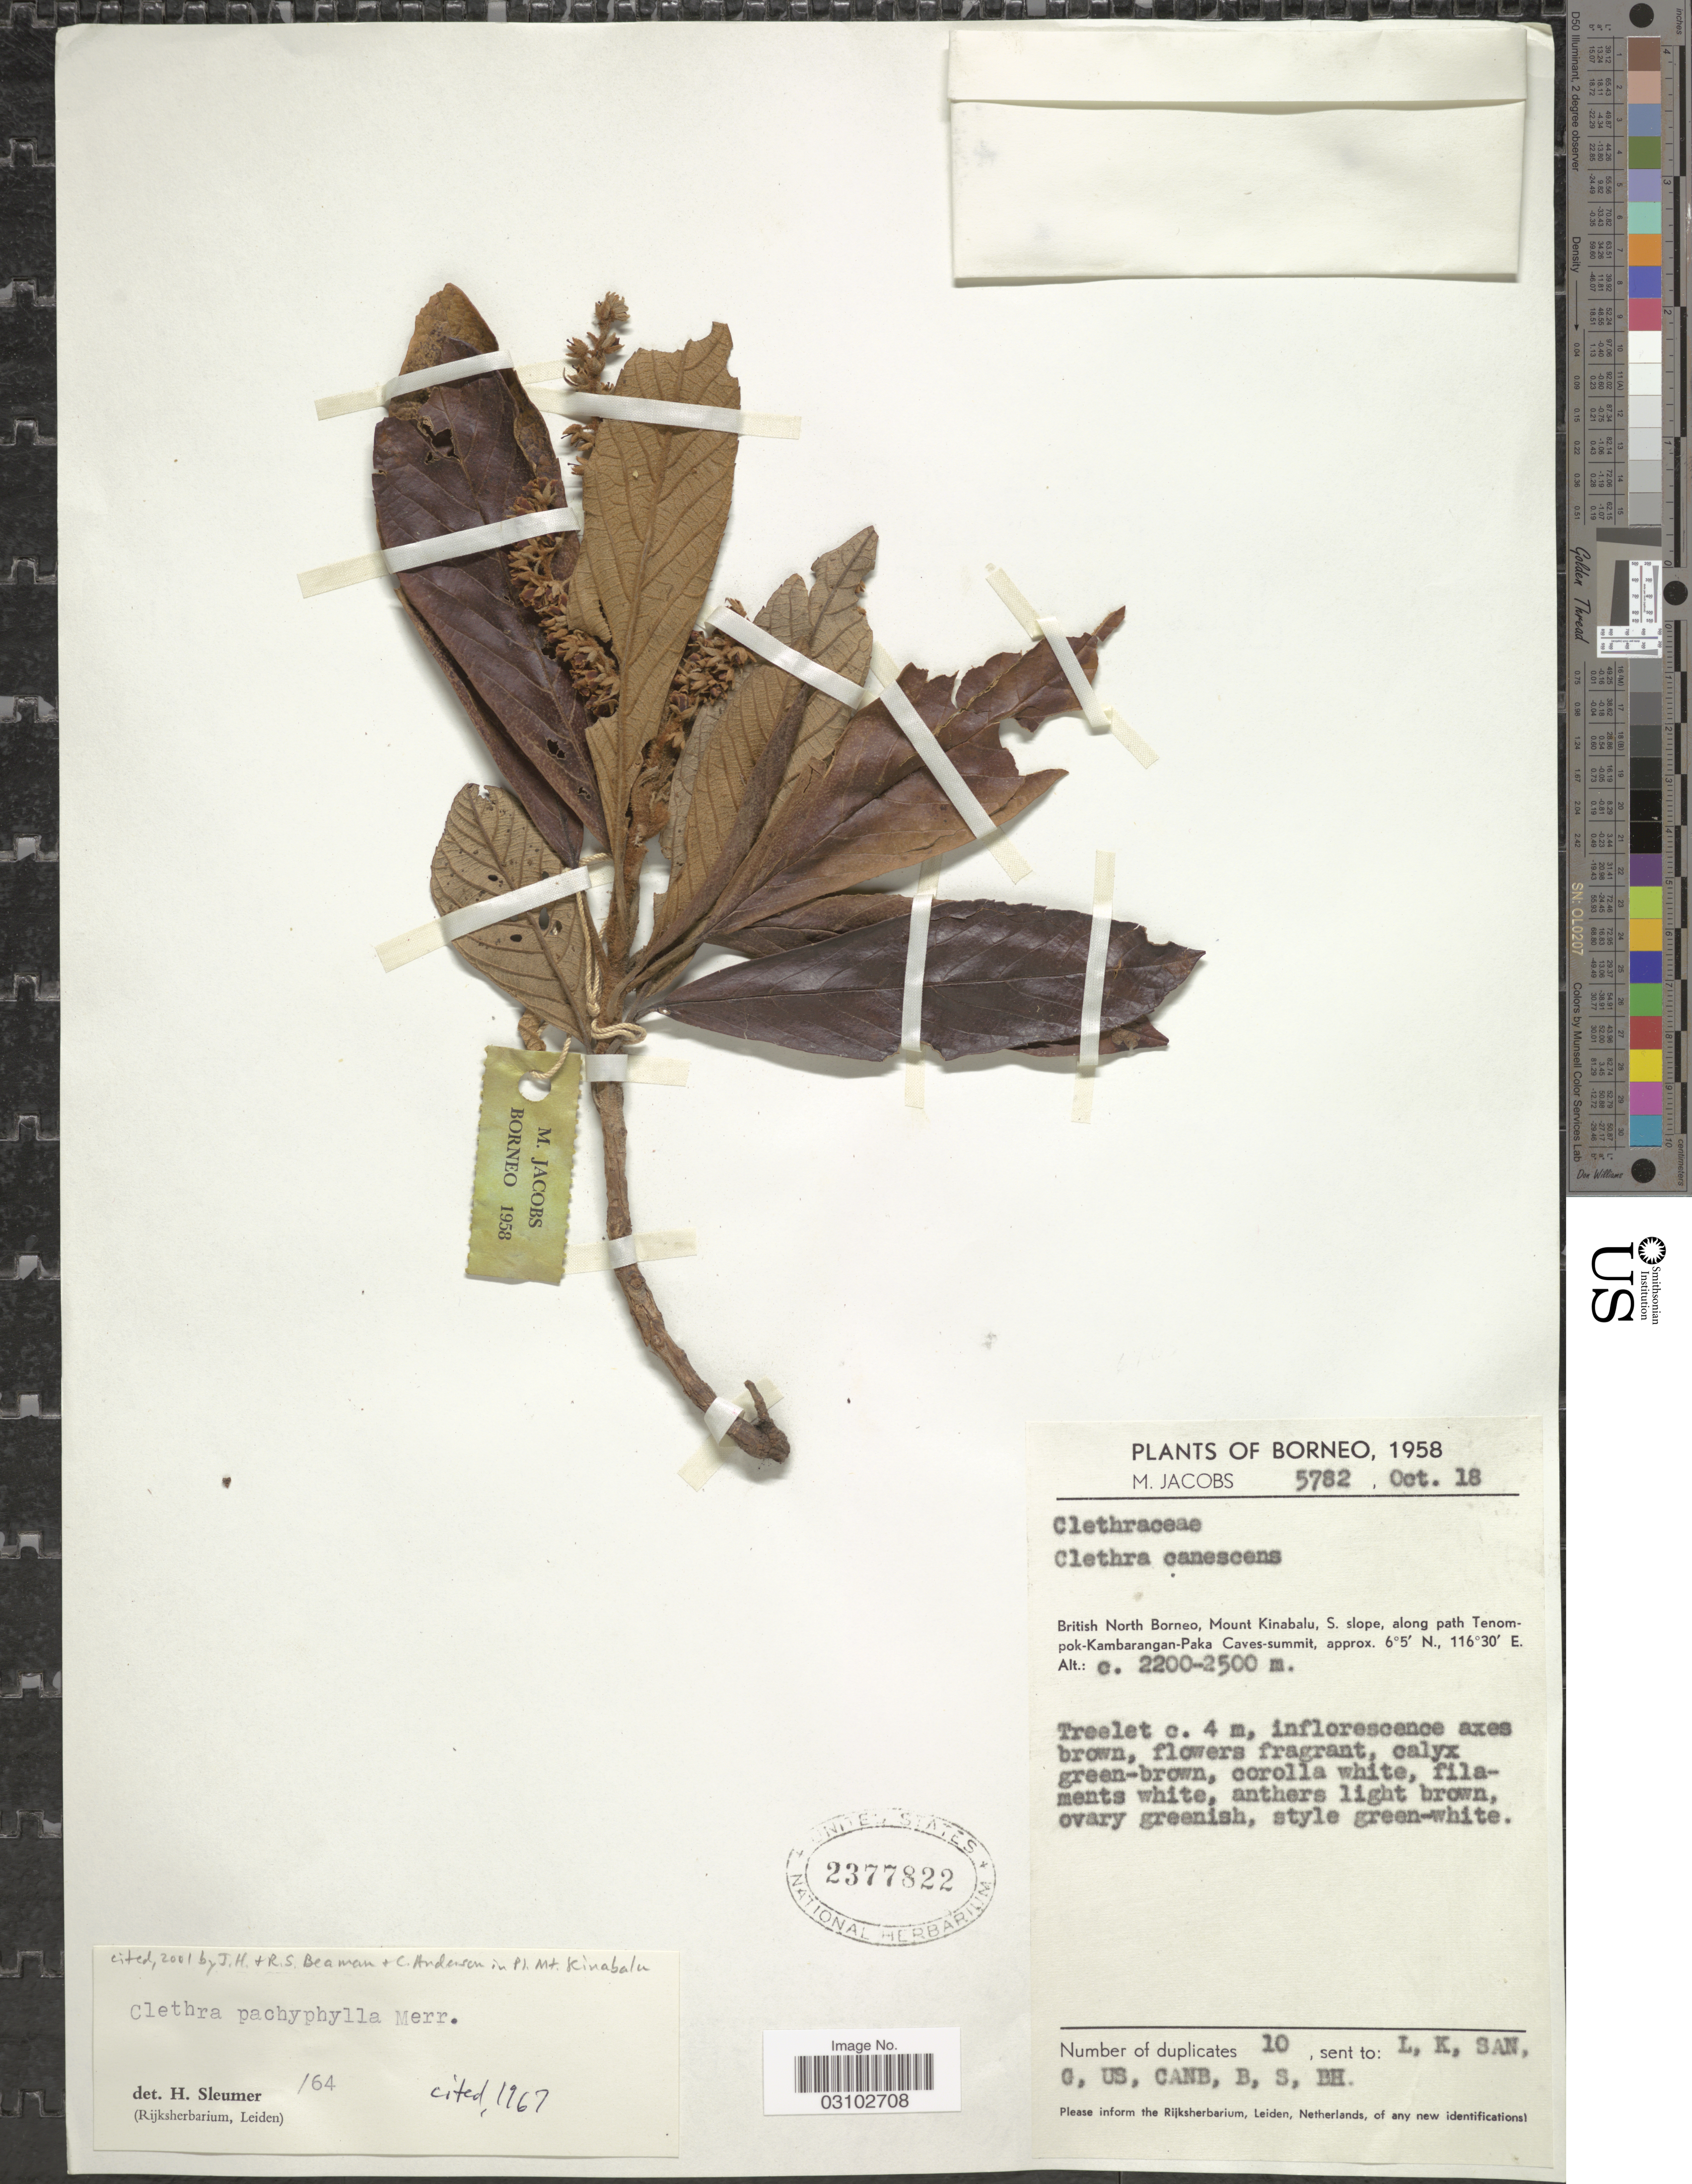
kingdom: Plantae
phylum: Tracheophyta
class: Magnoliopsida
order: Ericales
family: Clethraceae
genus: Clethra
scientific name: Clethra pachyphylla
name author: Merr.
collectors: M. Jacobs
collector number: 5782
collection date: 1958-10-18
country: Malaysia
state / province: Sabah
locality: Borneo. British North Borneo, Mount Kinabalu, S. slope, along path Tenompol-Kambarangan-Paka Caves-smmut.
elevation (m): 2200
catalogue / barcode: US 2377822